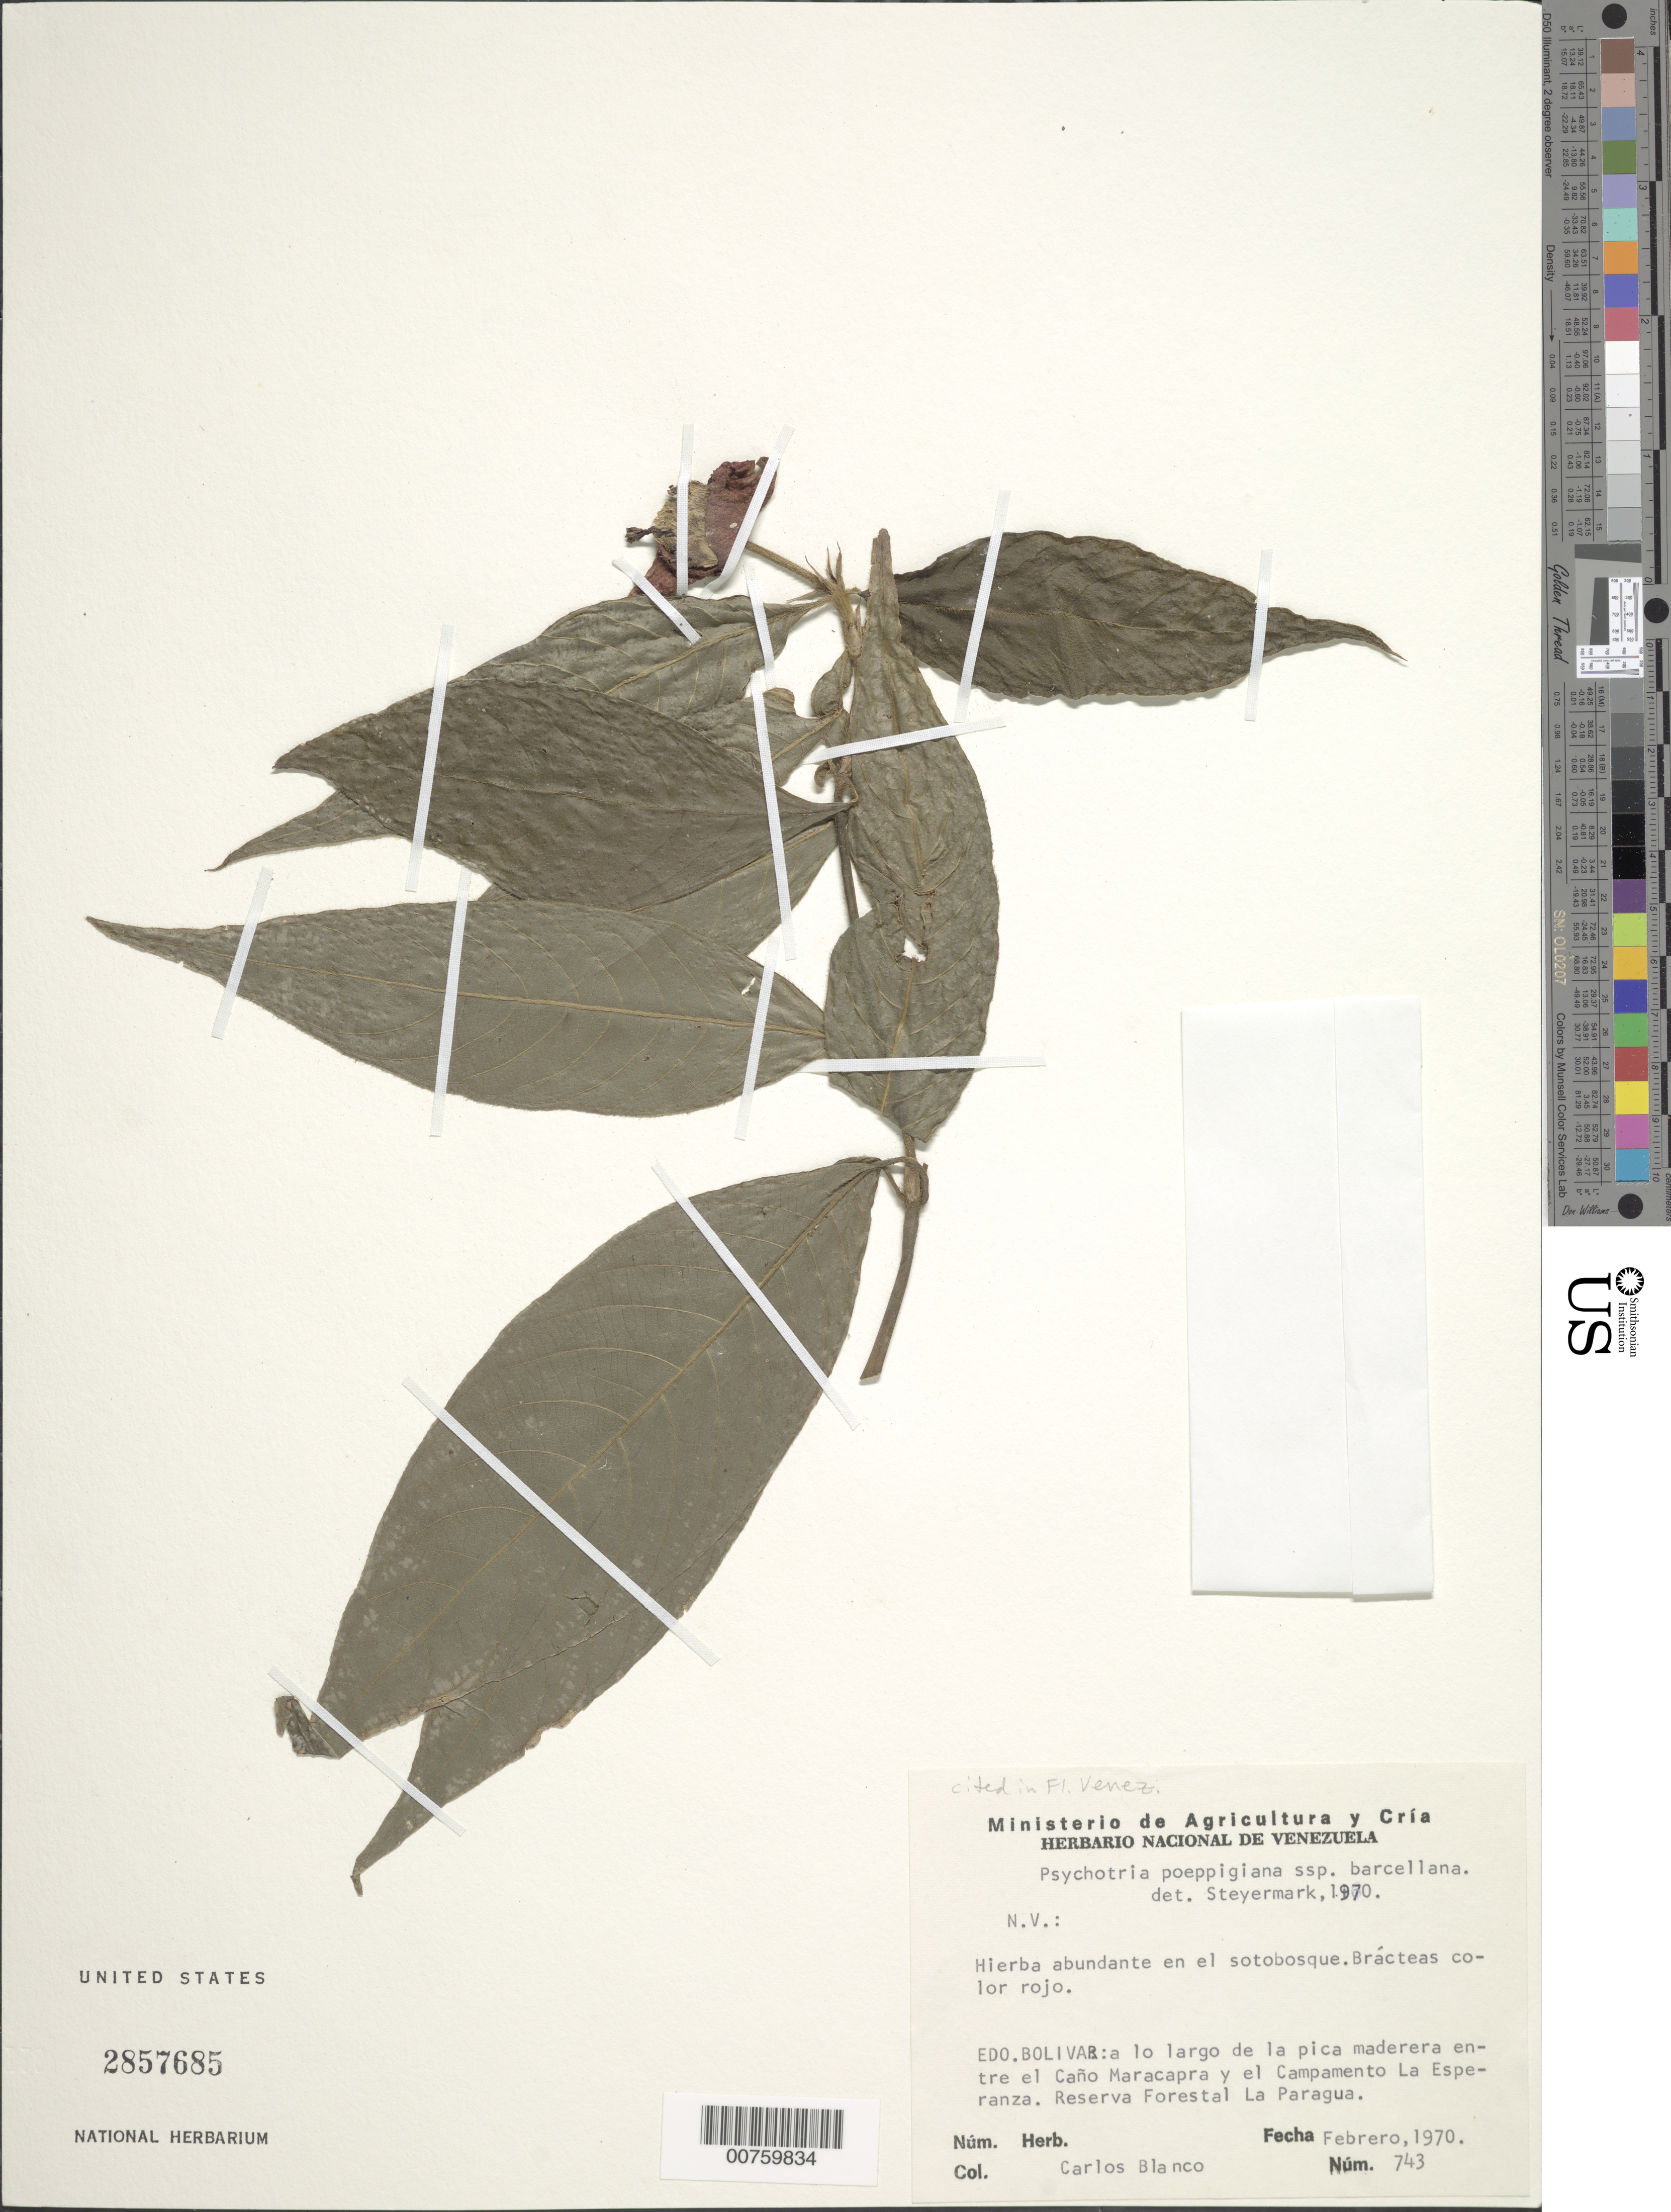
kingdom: Plantae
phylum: Tracheophyta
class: Magnoliopsida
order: Gentianales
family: Rubiaceae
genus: Psychotria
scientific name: Psychotria poeppigiana subsp. barcellana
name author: (Müll. Arg.) Steyerm.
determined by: Steyermark, Julian A., (VEN)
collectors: C. A. Blanco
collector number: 743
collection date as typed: Feb-70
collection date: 1970-02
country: Venezuela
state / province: Bolívar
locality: Reserva Forestal La Paragua, a lo largo de la pica maderera entre el Caño Maracapra y el Campamento La Esperanza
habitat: Sotobosque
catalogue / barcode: US 2857685